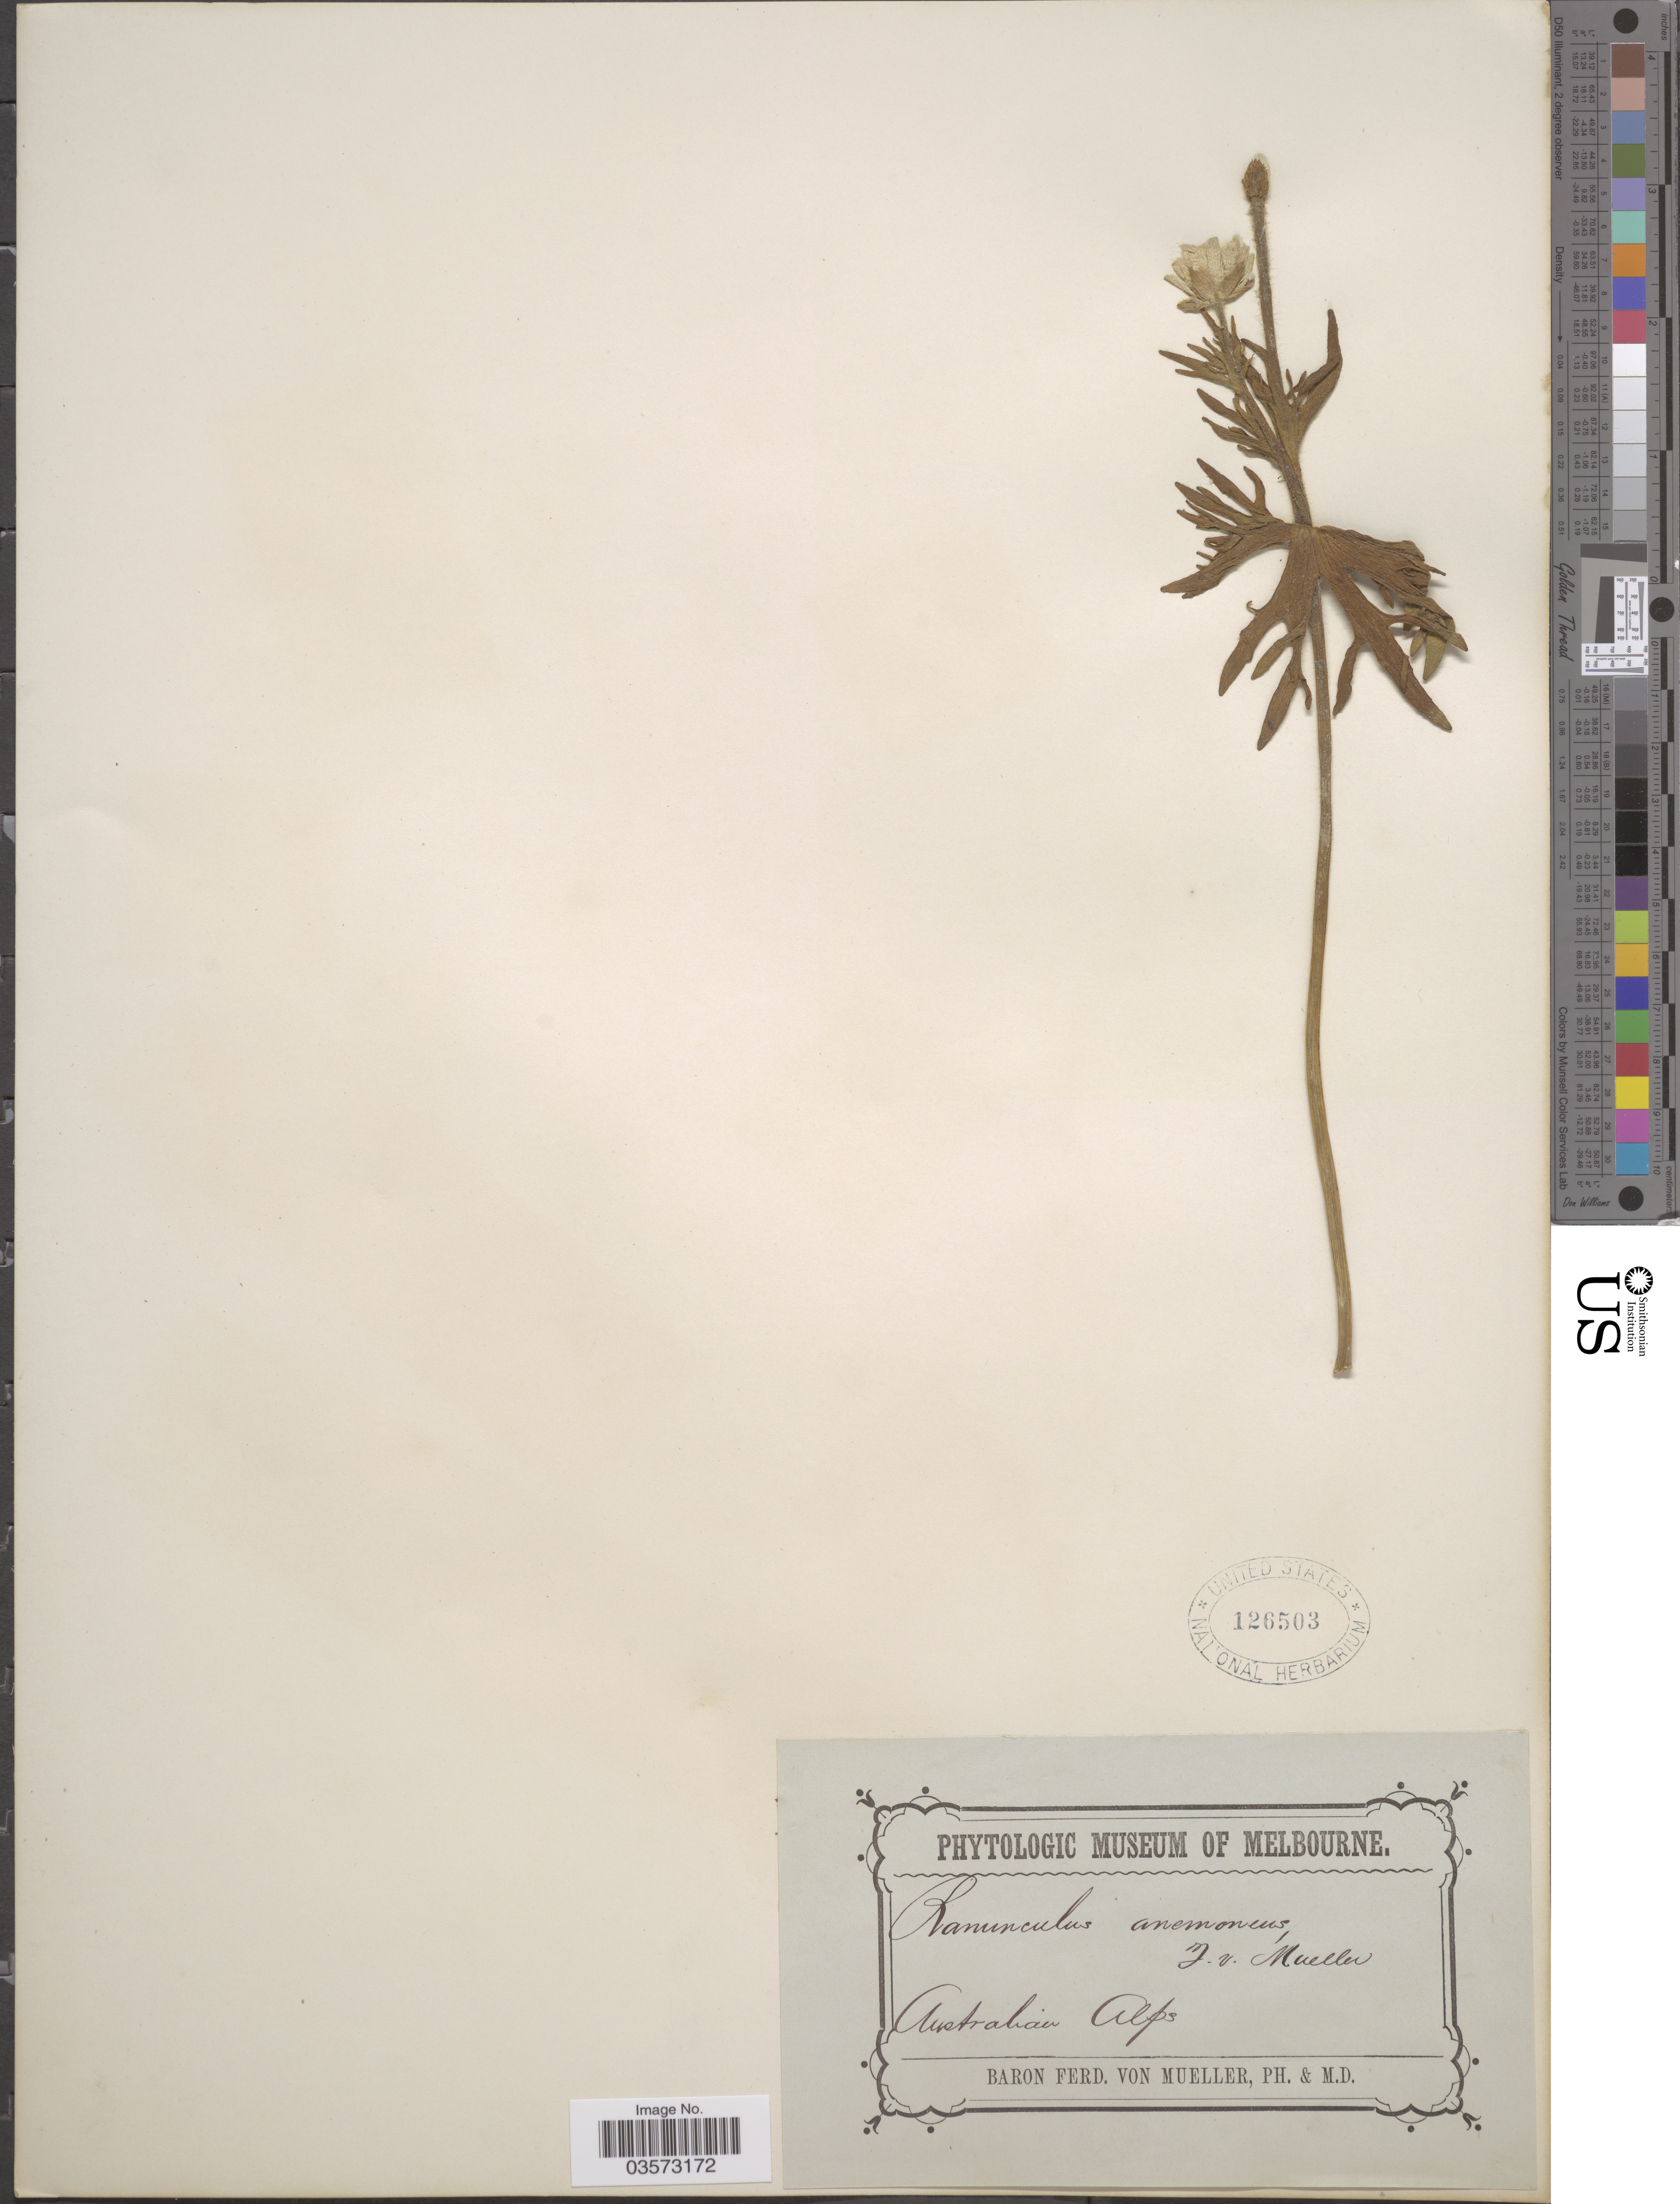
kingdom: Plantae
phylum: Tracheophyta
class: Magnoliopsida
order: Ranunculales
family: Ranunculaceae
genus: Ranunculus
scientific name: Ranunculus anemoneus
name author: F. Muell.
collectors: F. Mueller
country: Australia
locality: Australian Alps.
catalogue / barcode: US 126503